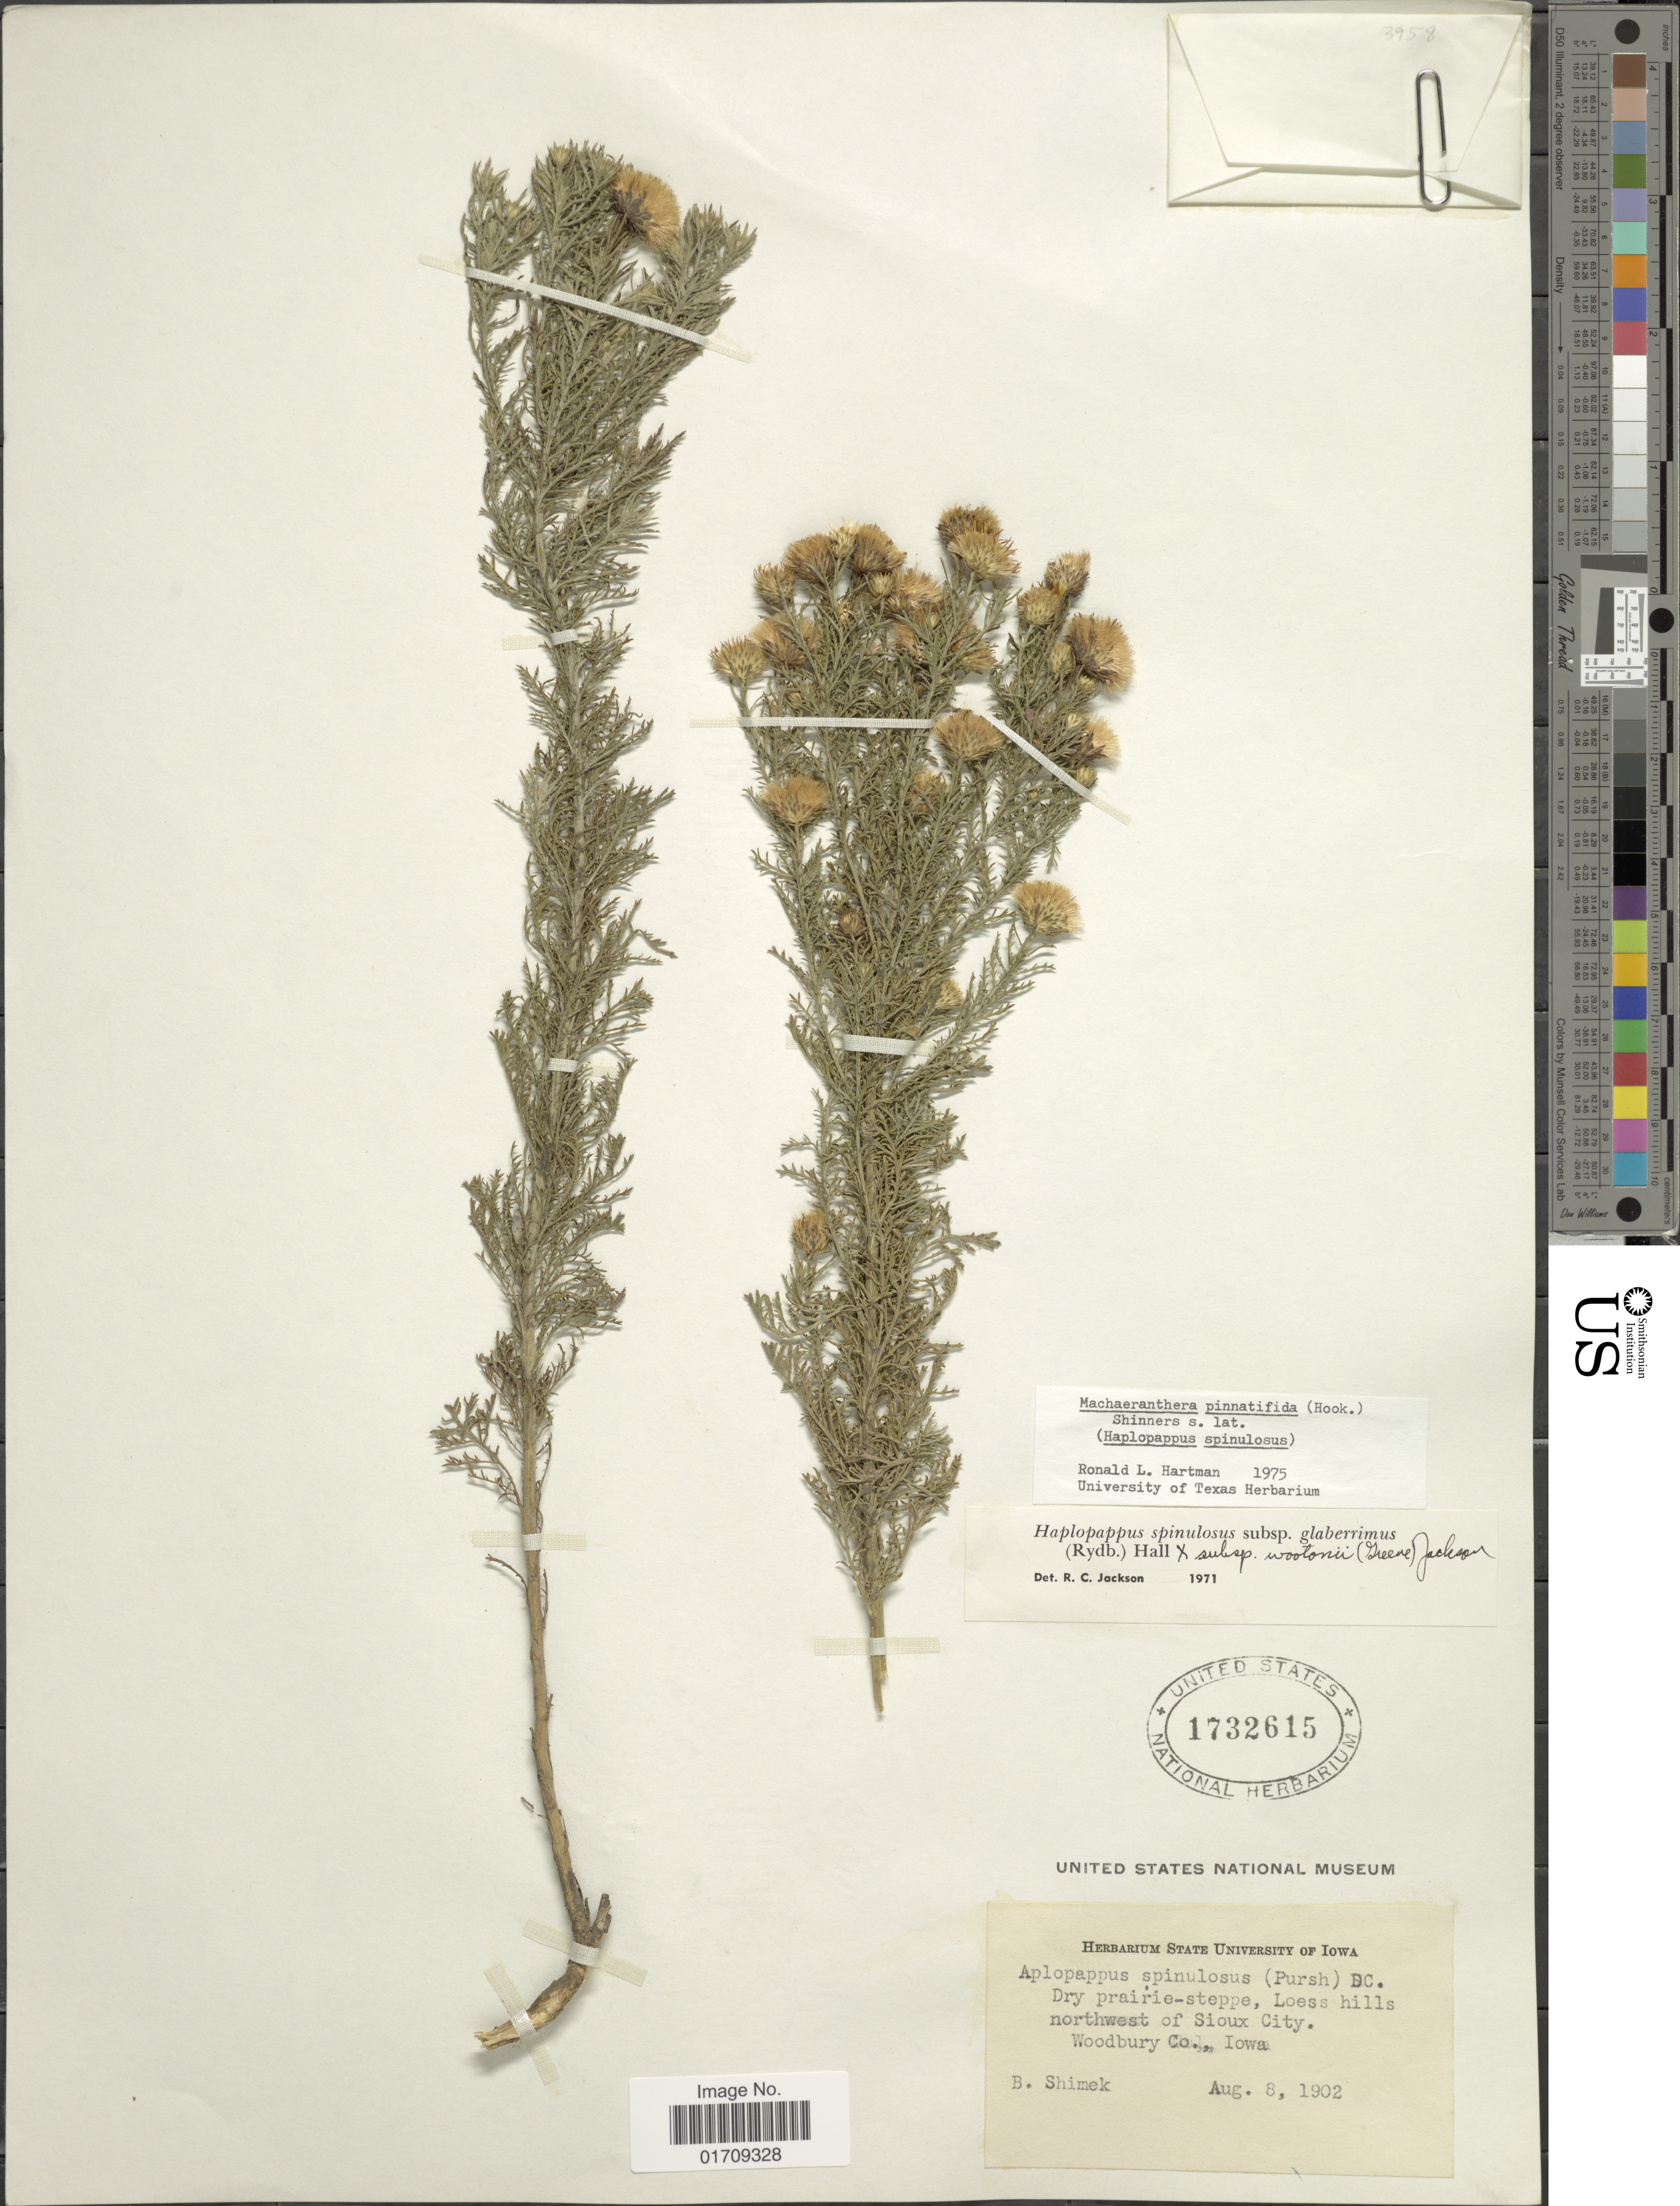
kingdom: Plantae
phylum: Tracheophyta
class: Magnoliopsida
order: Asterales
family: Asteraceae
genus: Machaeranthera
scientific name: Machaeranthera pinnatifida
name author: (Hook.) Shinners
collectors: B. Shimek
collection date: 1902-08-08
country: United States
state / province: Iowa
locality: Loess hills, northwest of Sioux City, Woodbury Co.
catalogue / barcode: US 1732615